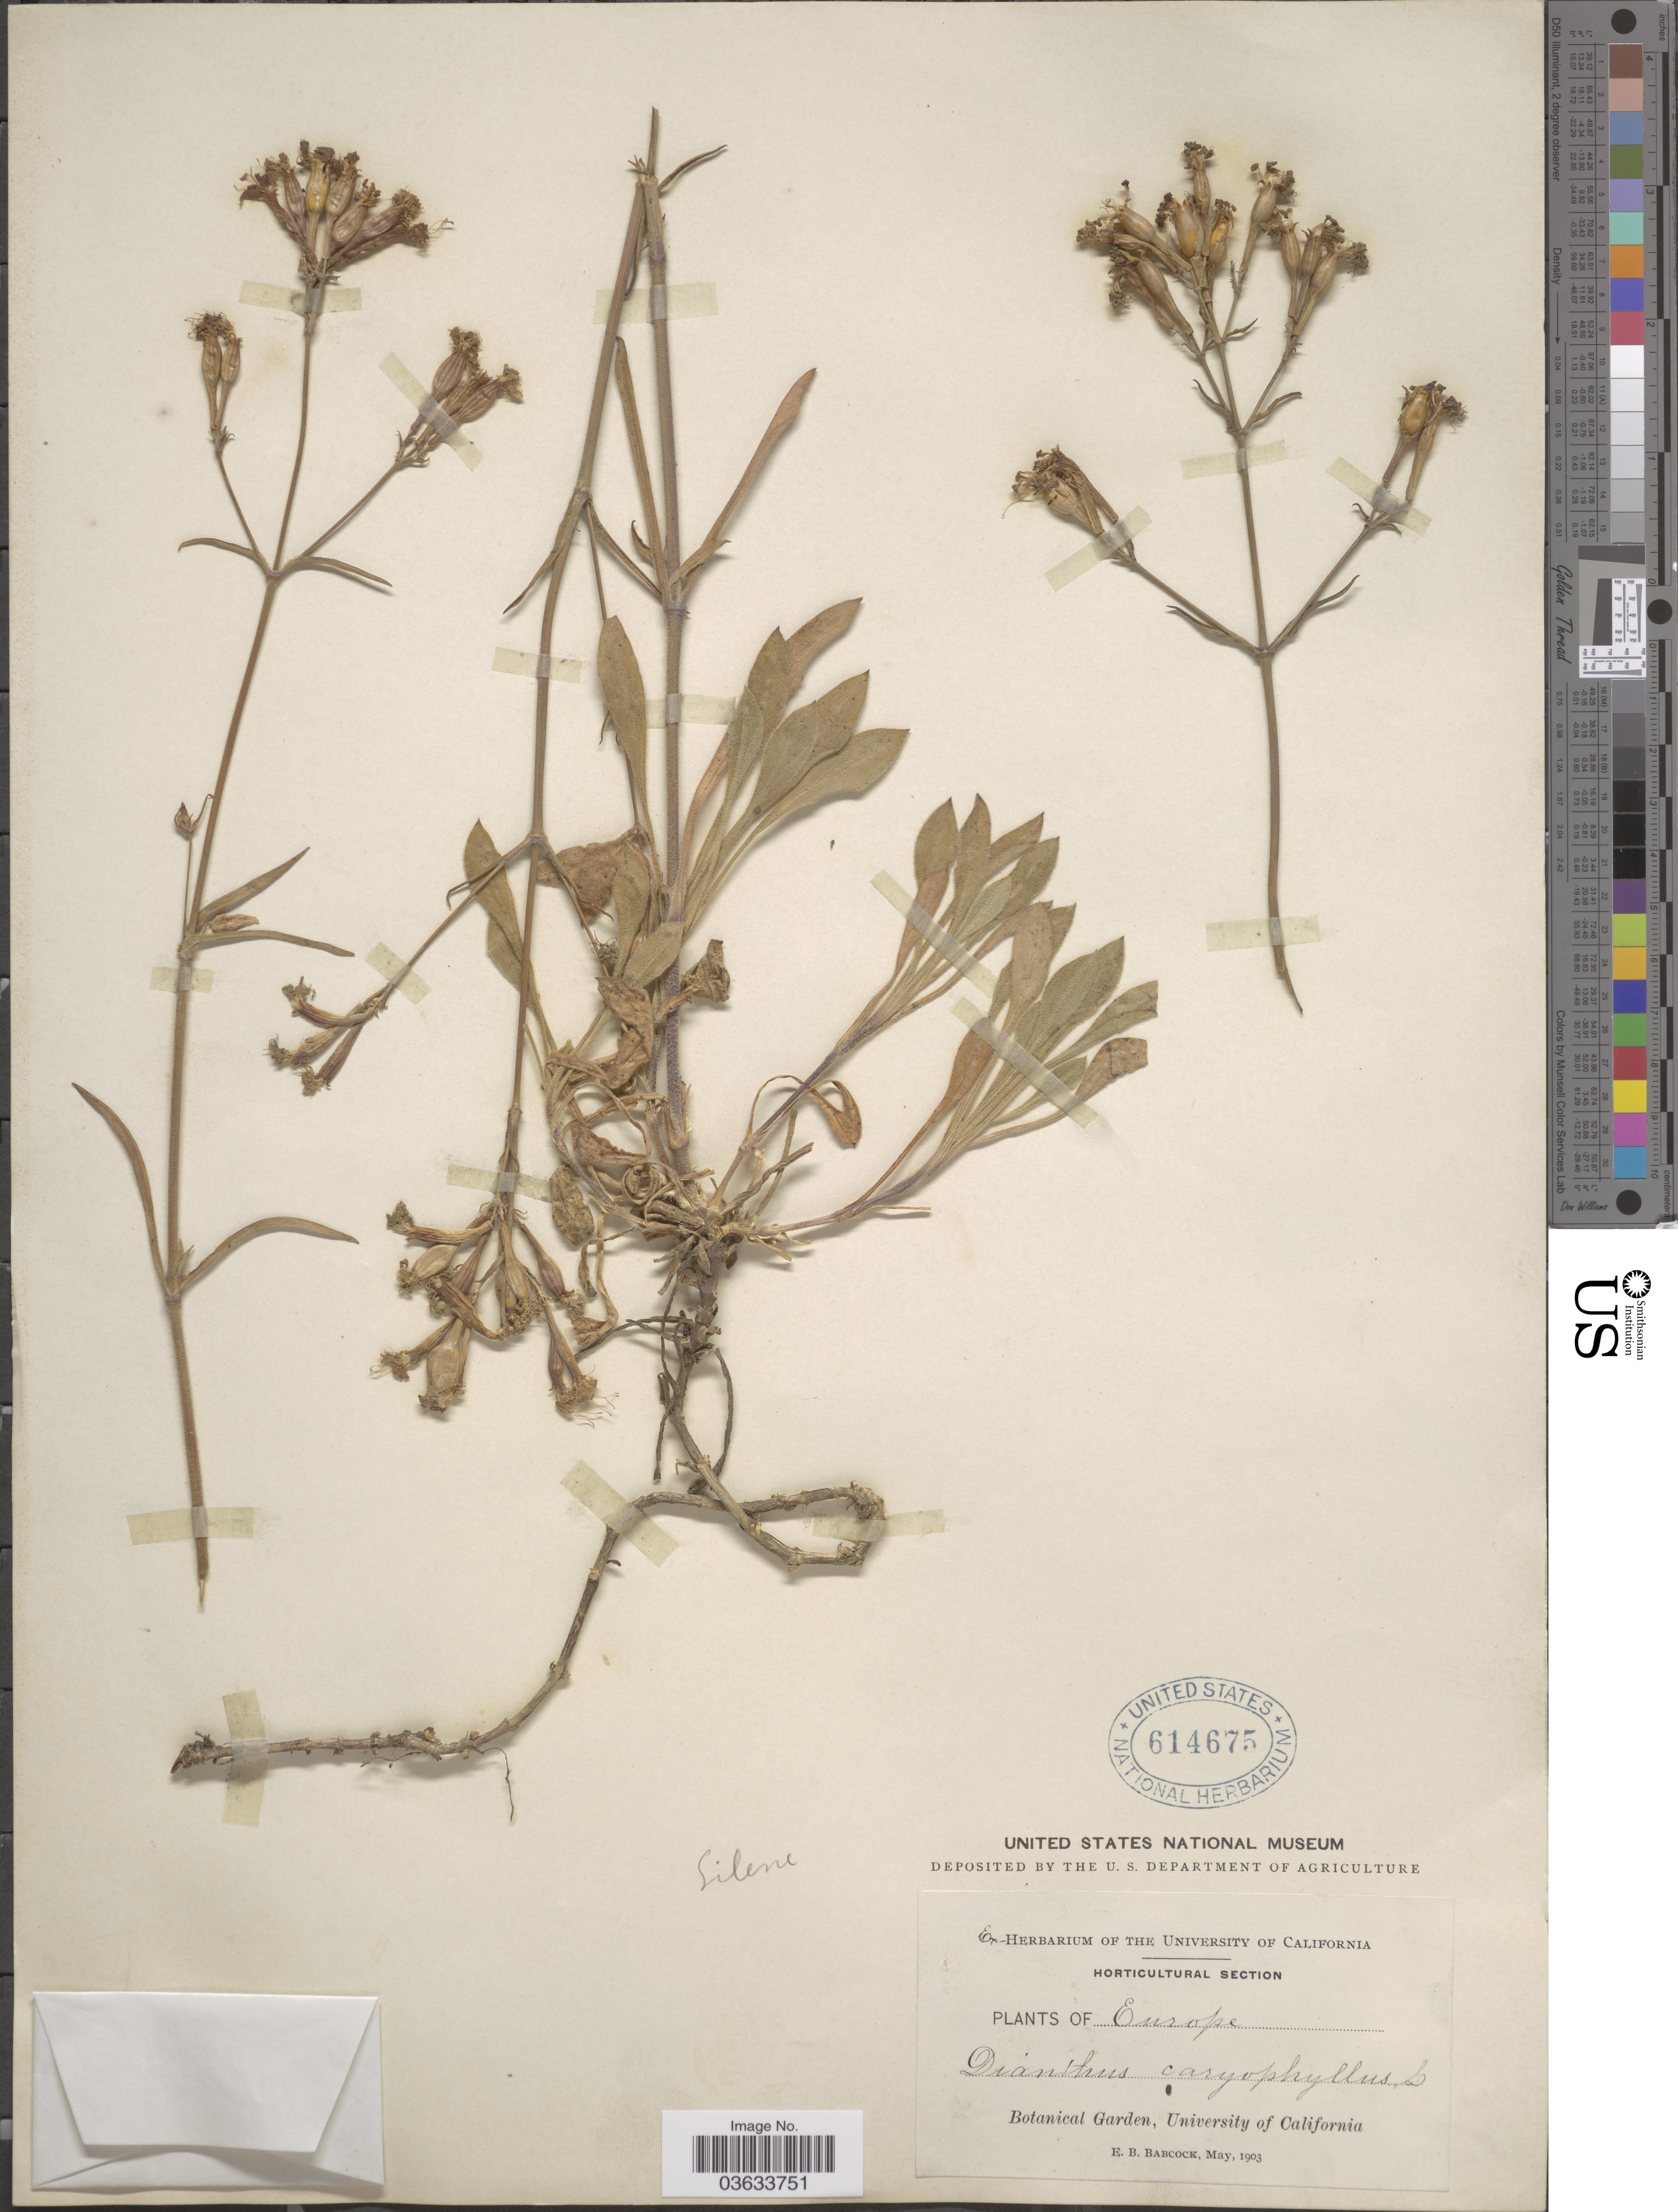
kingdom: Plantae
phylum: Tracheophyta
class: Magnoliopsida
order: Caryophyllales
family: Caryophyllaceae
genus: Silene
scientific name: Silene sp.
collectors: E. B. Babcock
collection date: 1903-05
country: United States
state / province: California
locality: Europe.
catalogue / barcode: US 614675